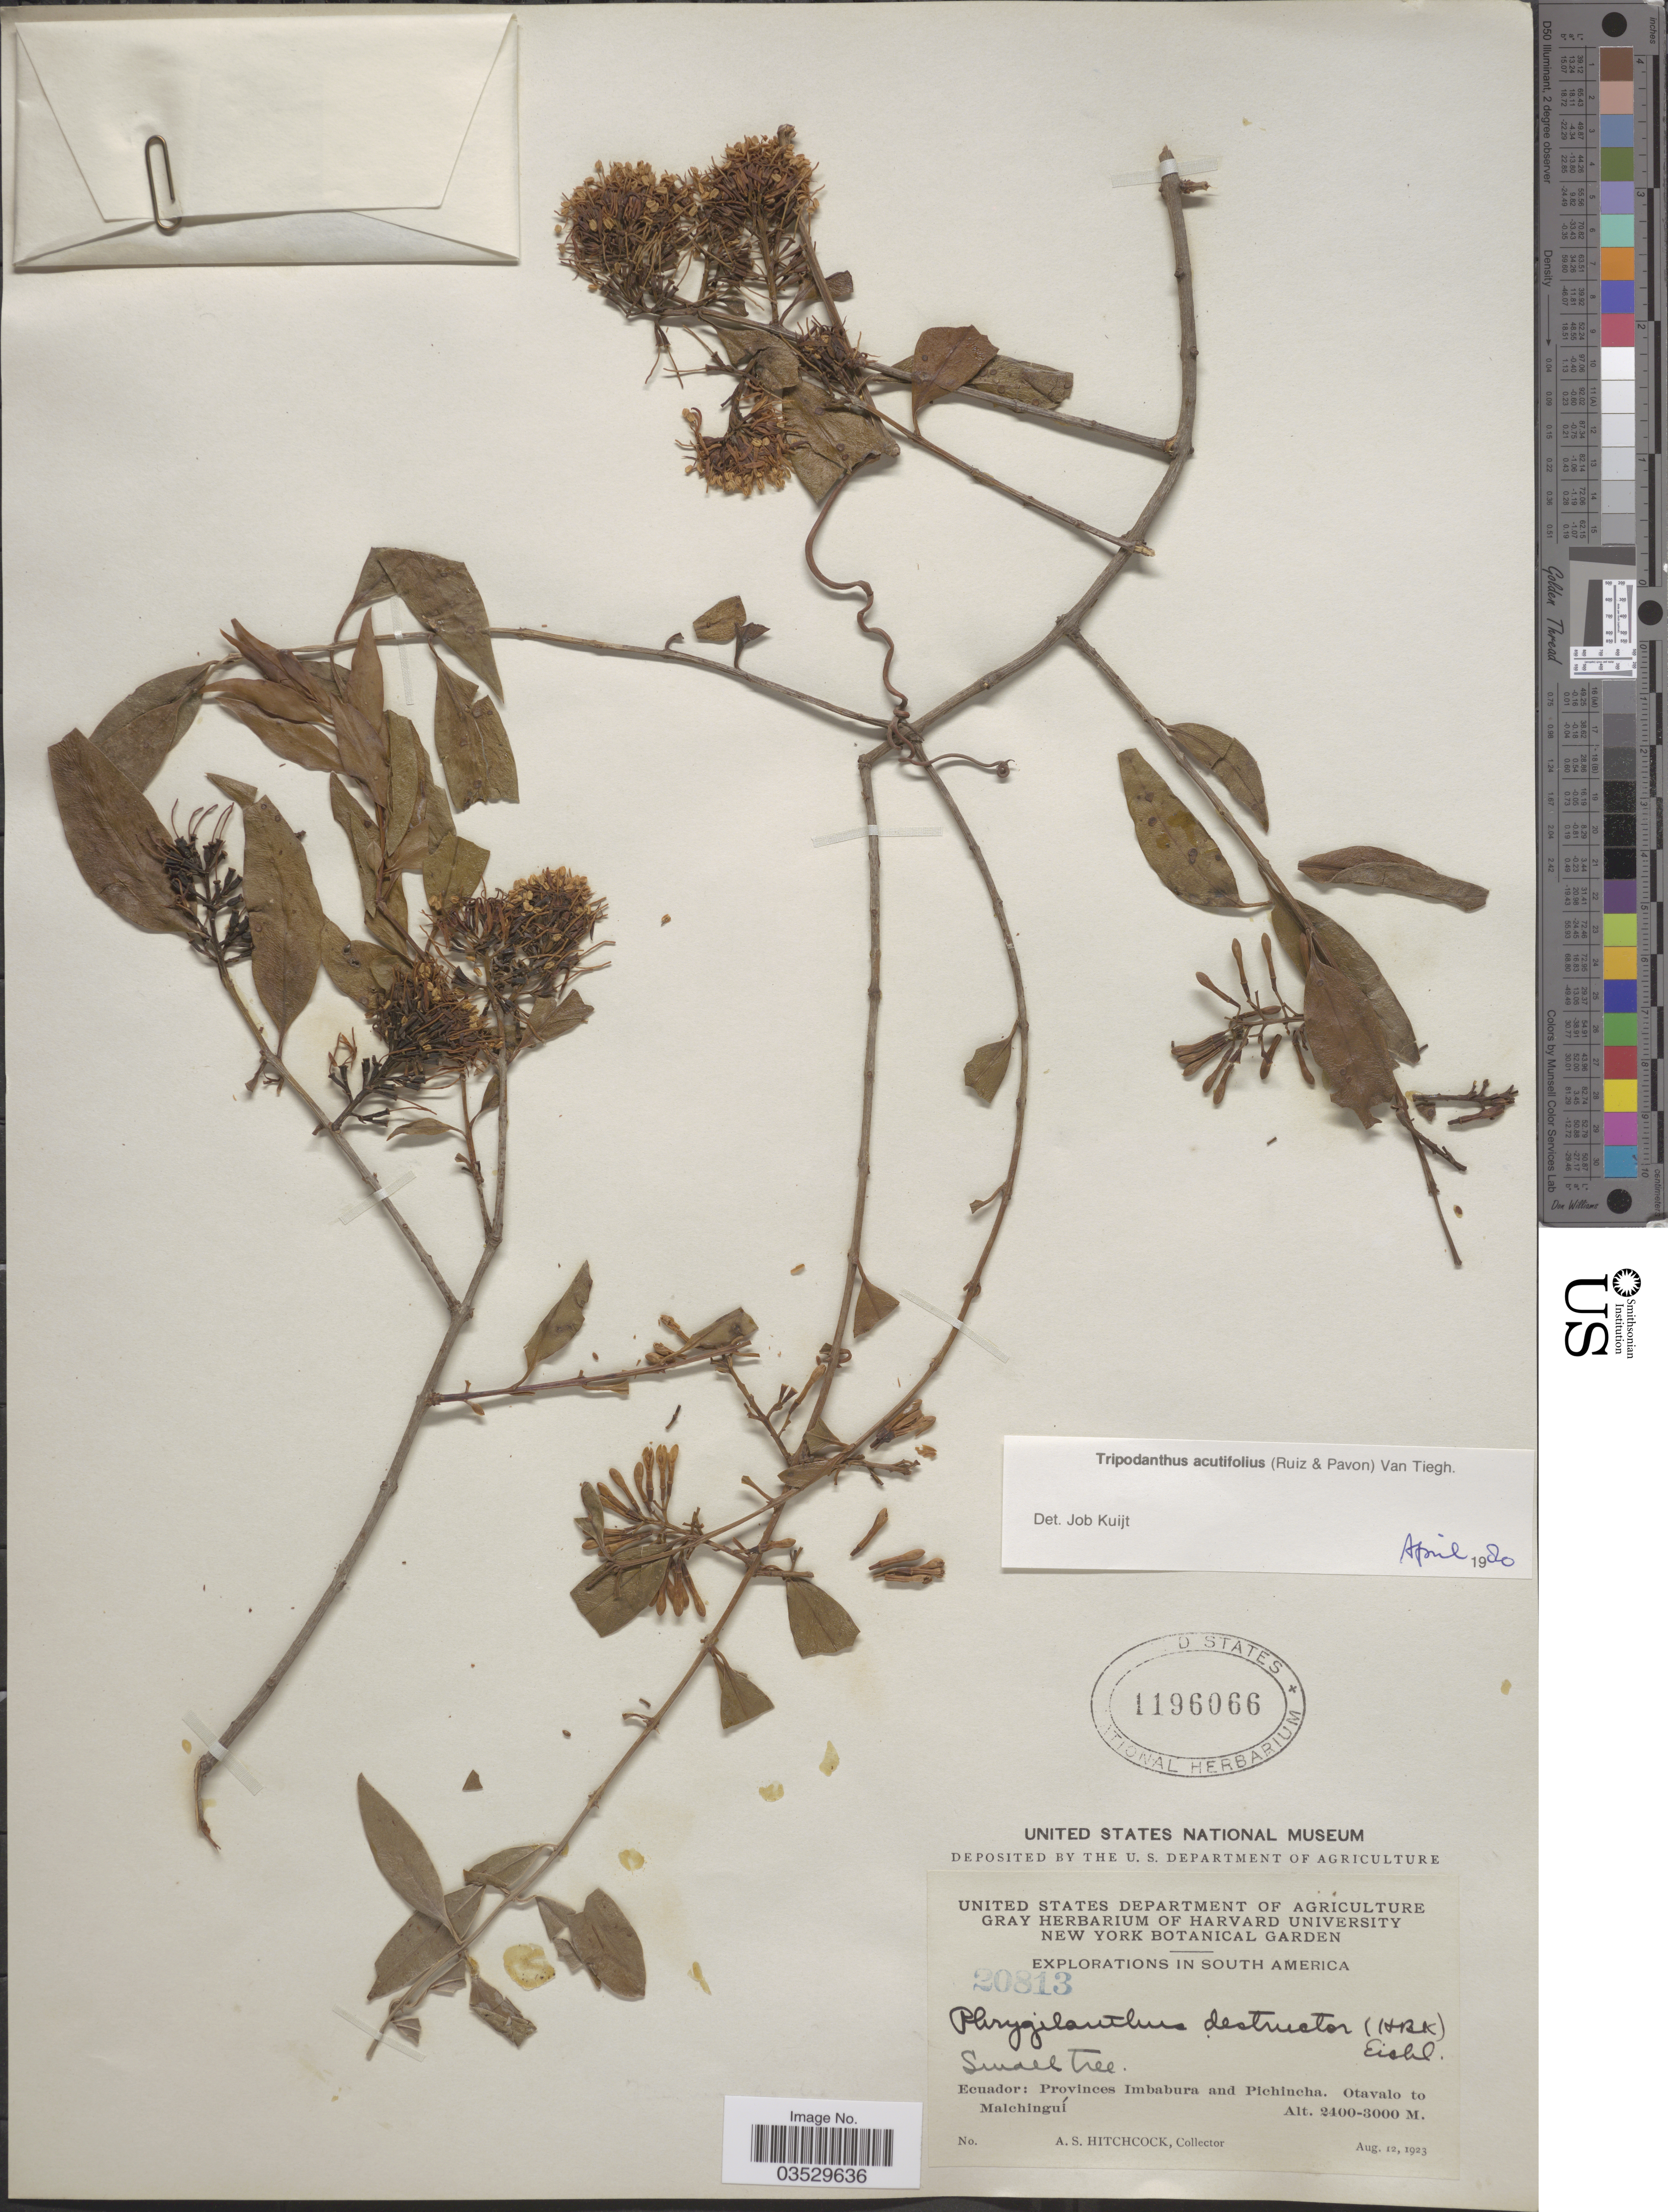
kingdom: Plantae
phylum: Tracheophyta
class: Magnoliopsida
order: Santalales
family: Loranthaceae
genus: Tripodanthus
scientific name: Tripodanthus acutifolius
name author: Tiegh.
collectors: A. S. Hitchcock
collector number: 20813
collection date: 1923-08-12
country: Ecuador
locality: Provinces Imbabura and Pichincha. Otavalo to Malchinguí.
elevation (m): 2400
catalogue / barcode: US 1196066